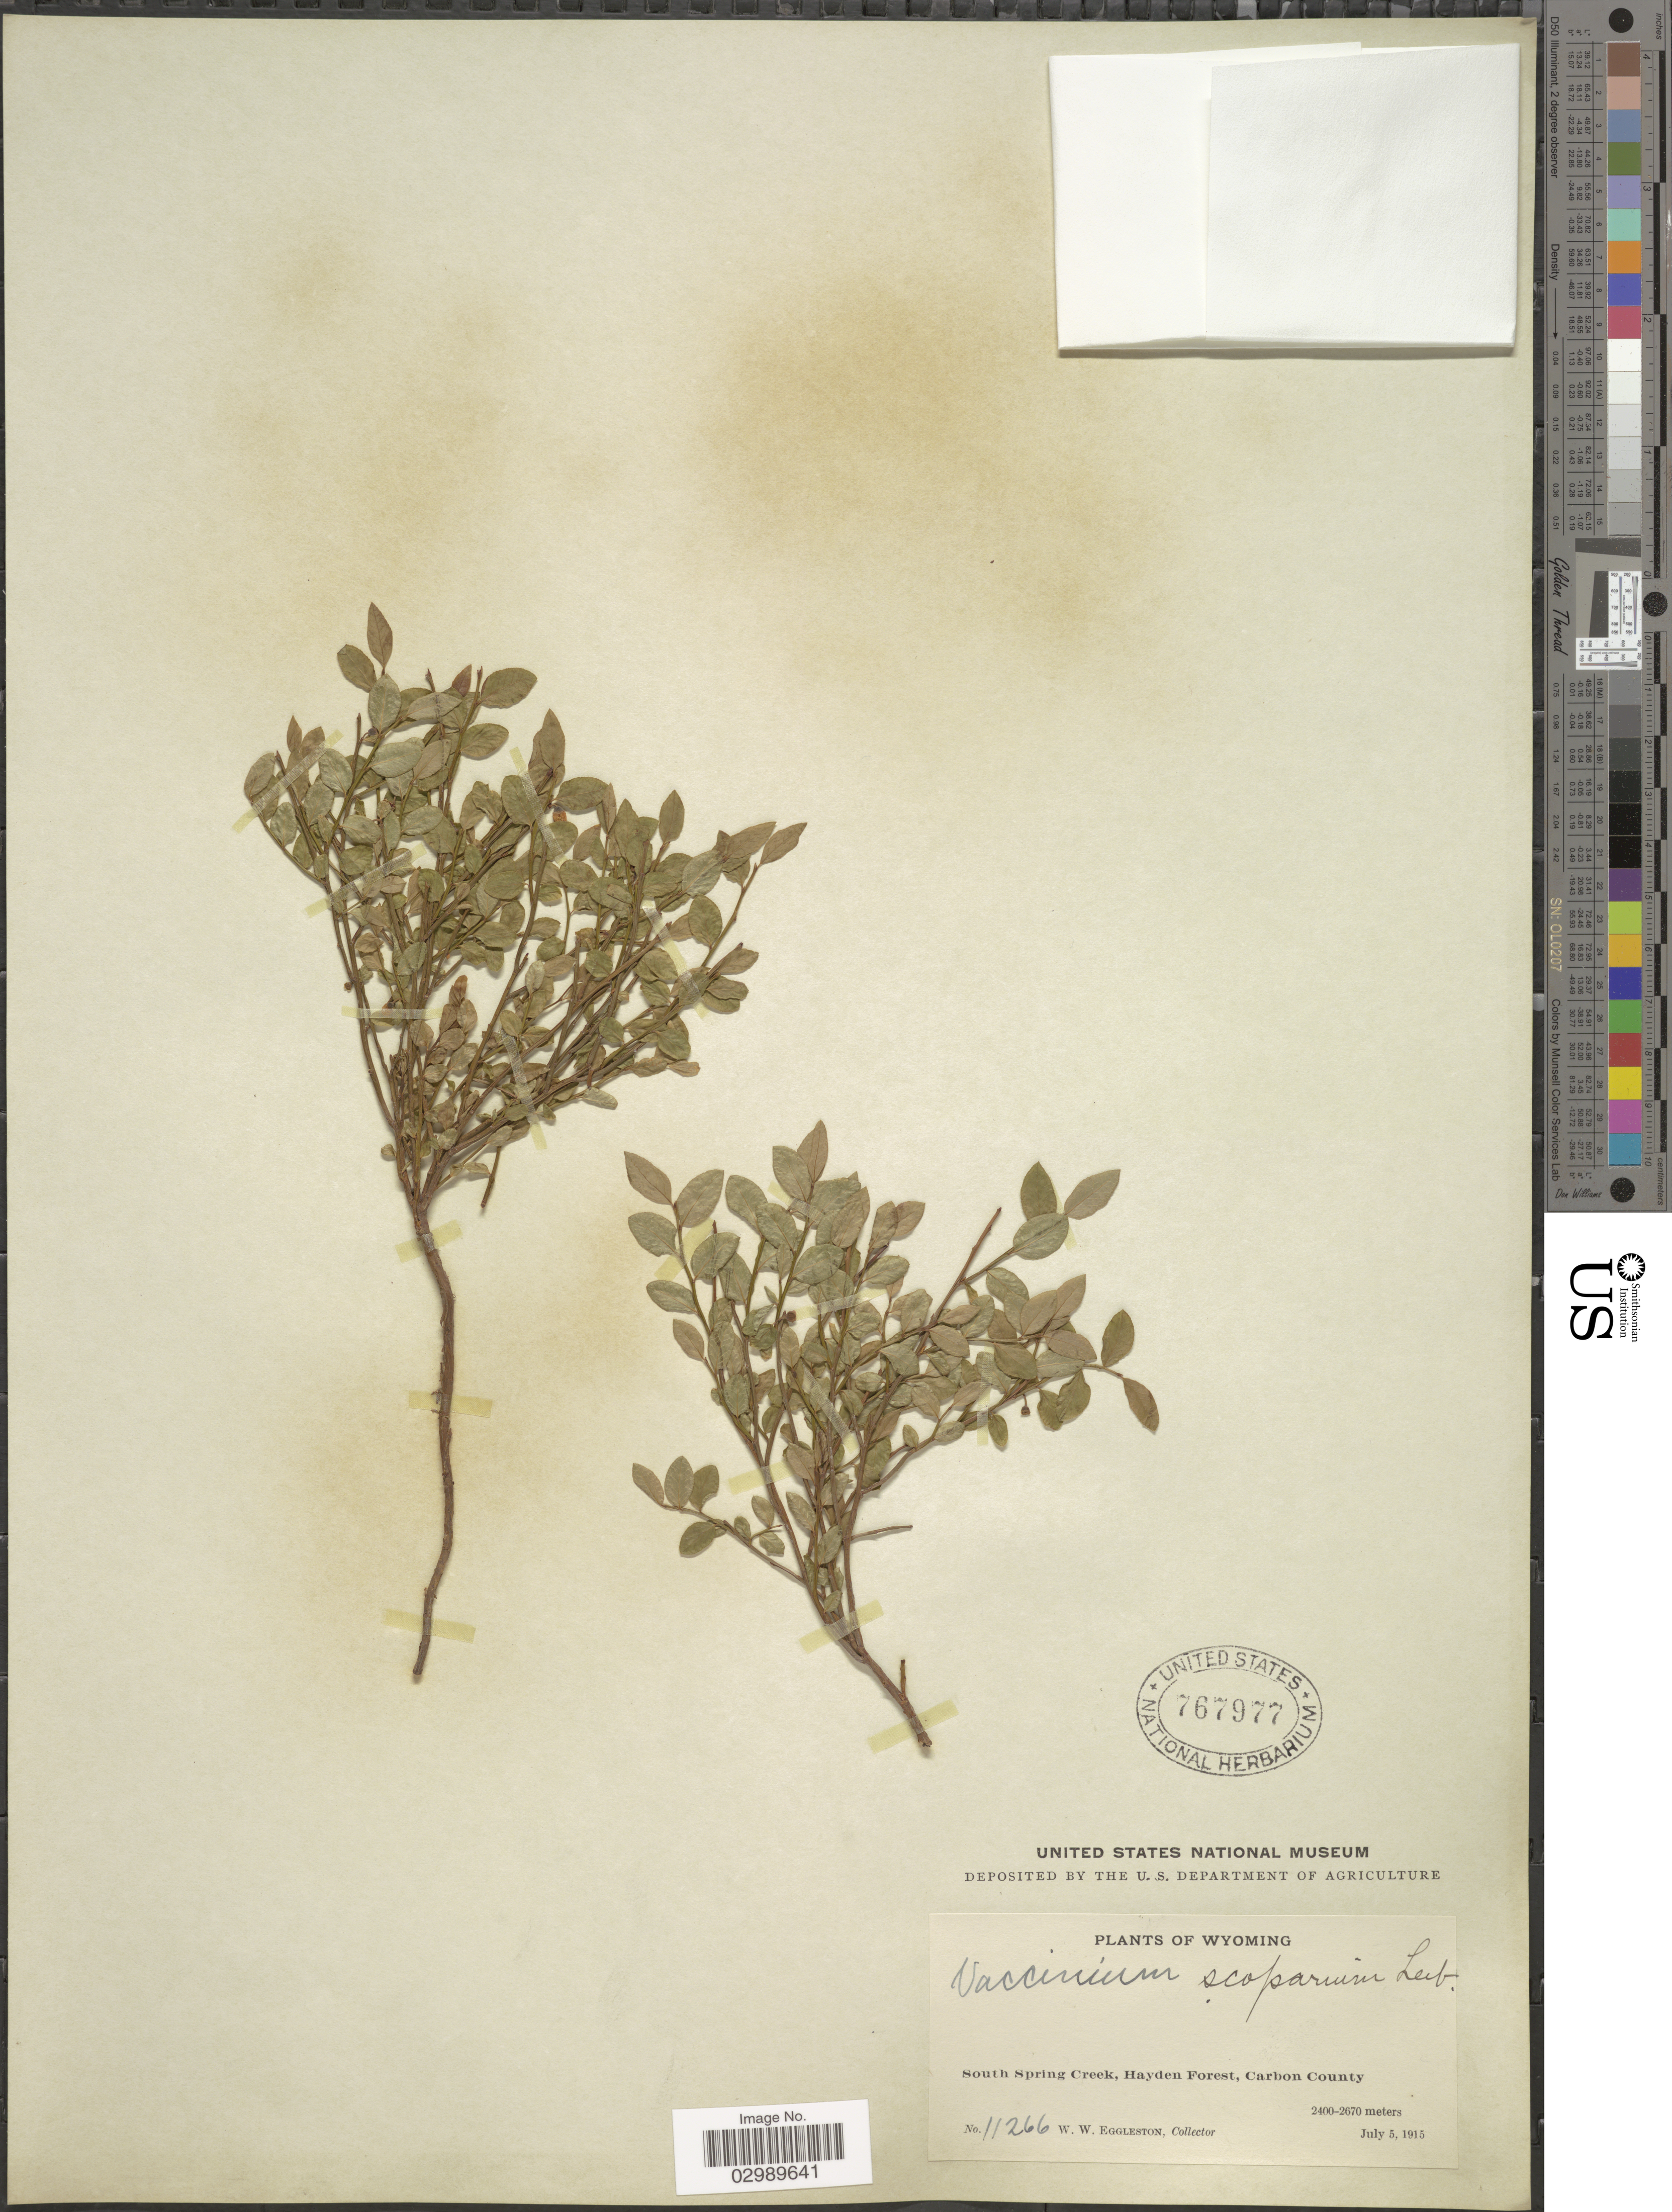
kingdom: Plantae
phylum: Tracheophyta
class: Magnoliopsida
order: Ericales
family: Ericaceae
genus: Vaccinium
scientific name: Vaccinium scoparium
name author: Leiberg ex Coville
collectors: W. W. Eggleston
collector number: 11266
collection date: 1915-07-05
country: United States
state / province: Wyoming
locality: South Spring Creek, Hayden Forest, Carbon County.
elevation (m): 2400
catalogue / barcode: US 767977